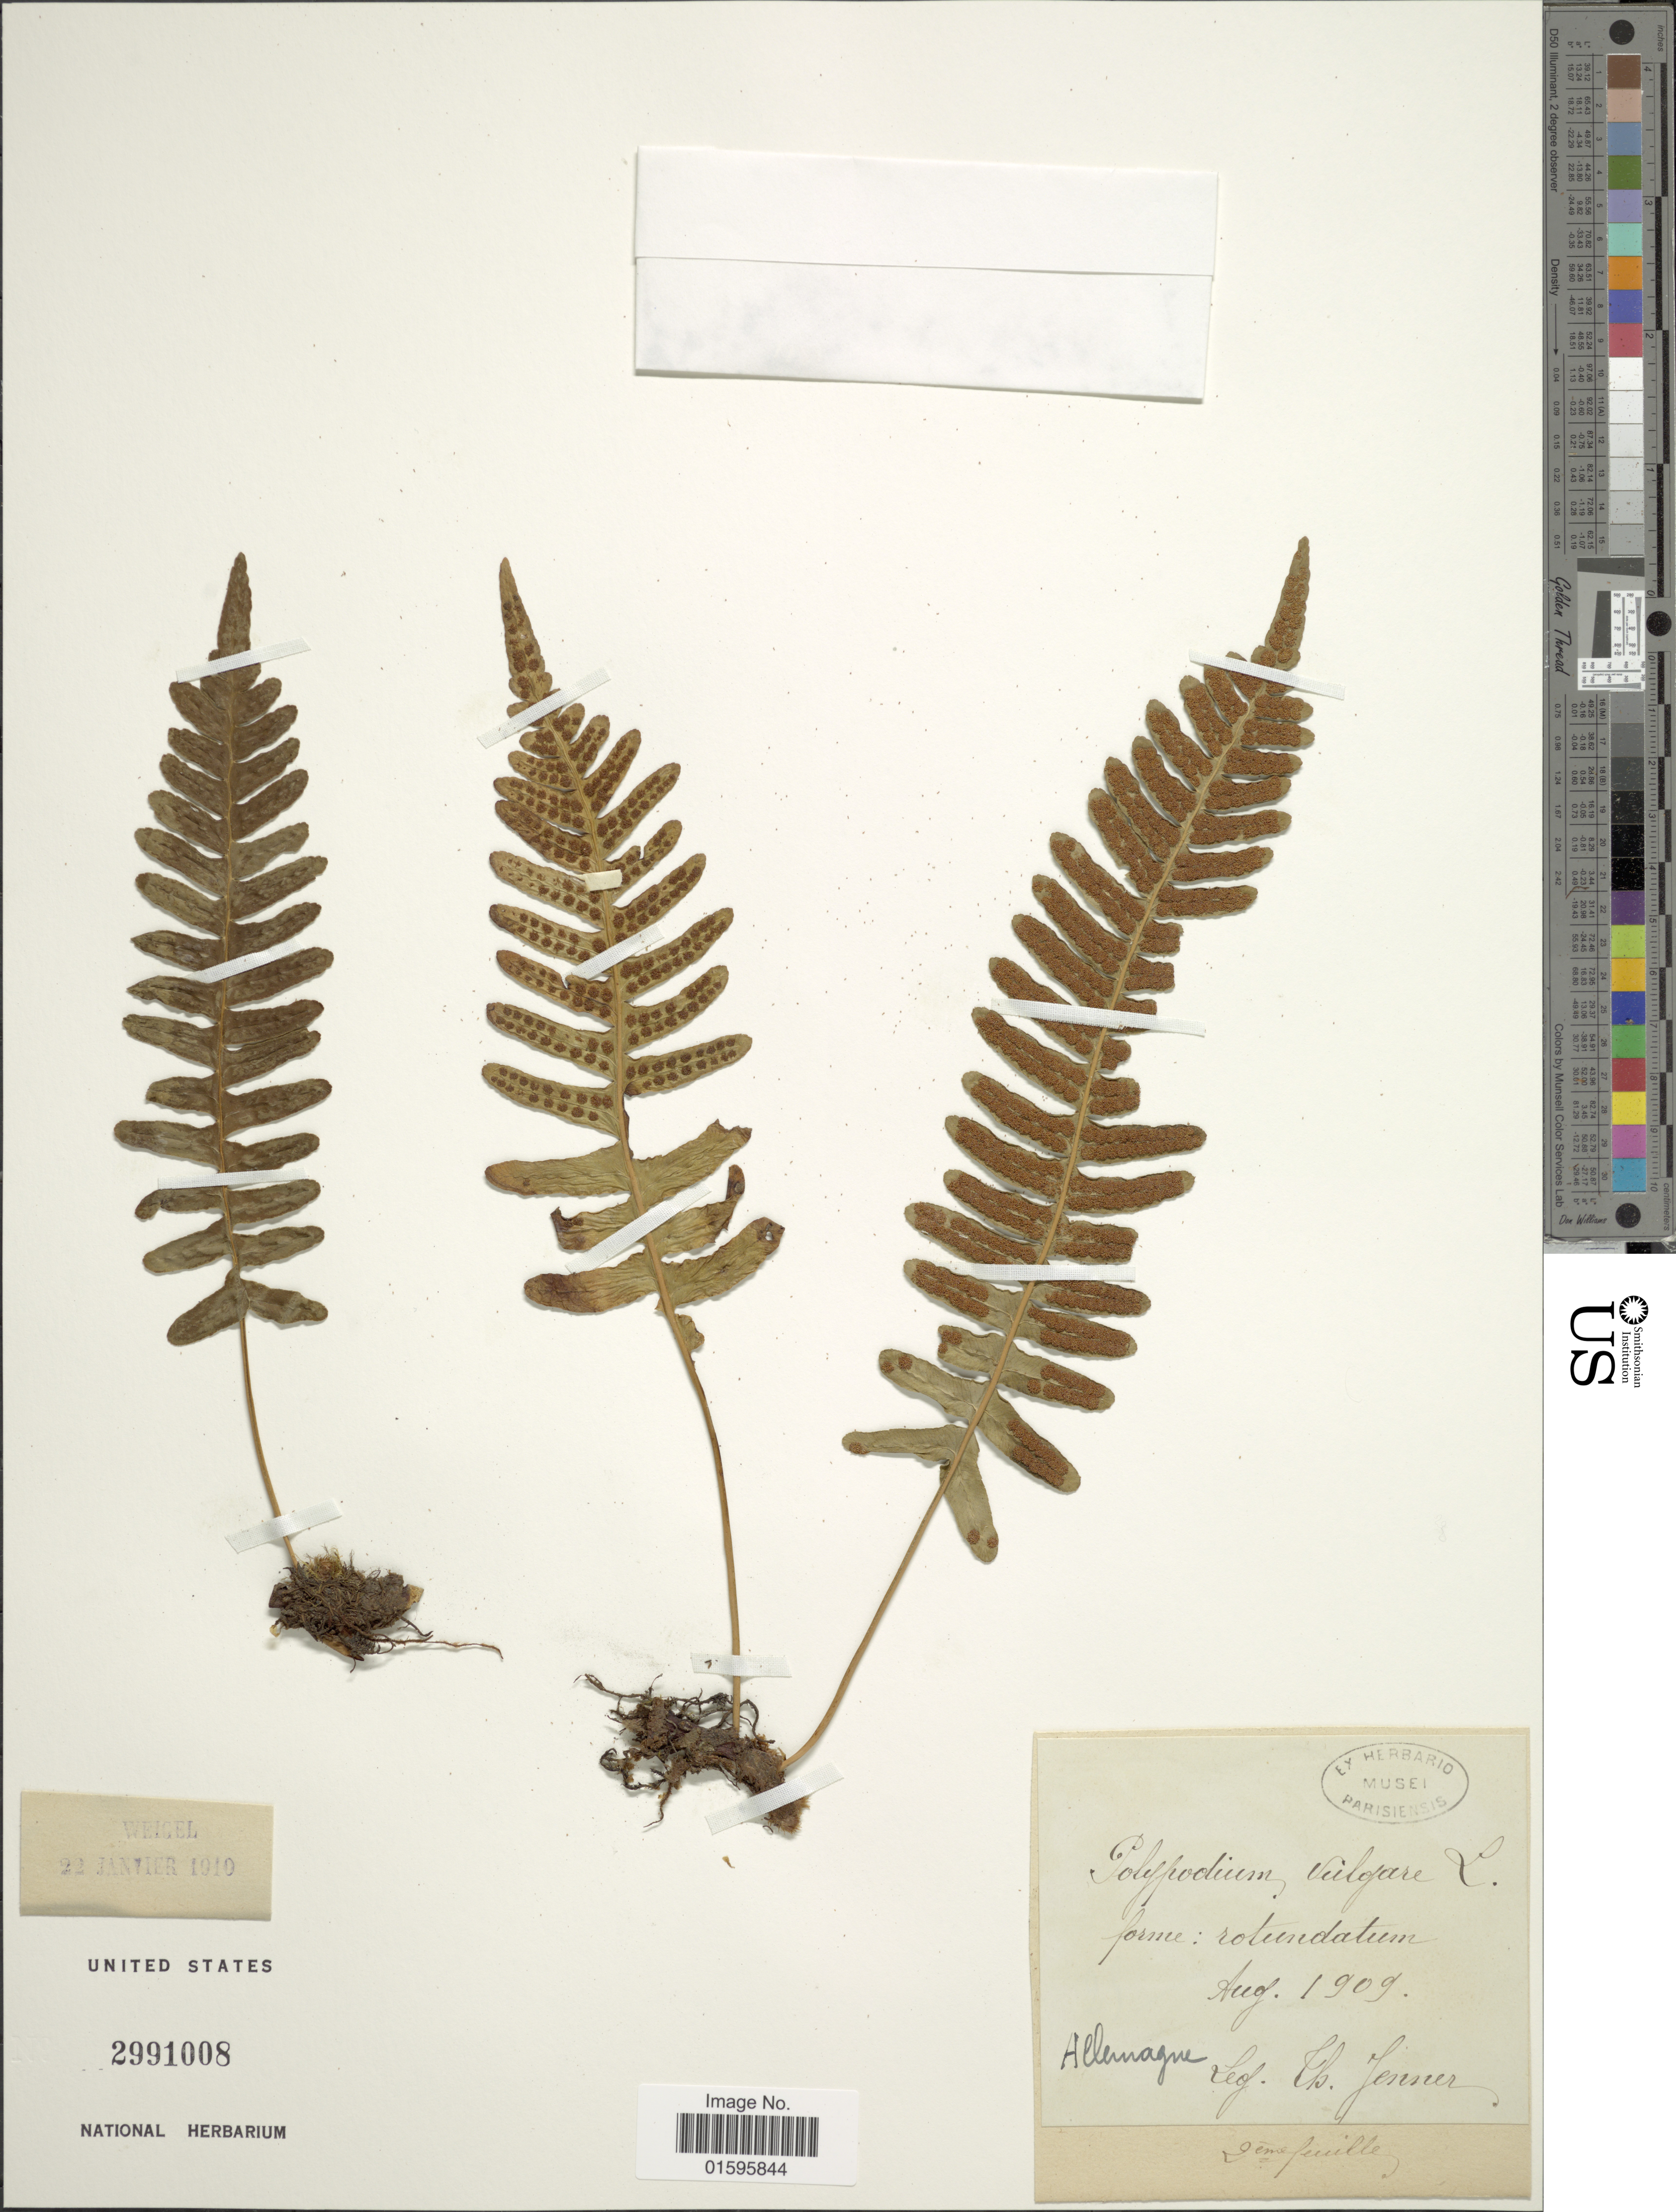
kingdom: Plantae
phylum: Tracheophyta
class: Polypodiopsida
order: Polypodiales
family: Polypodiaceae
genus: Polypodium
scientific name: Polypodium vulgare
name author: L.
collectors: T. Jenner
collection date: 1909-08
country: Germany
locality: Allemagne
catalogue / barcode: US 2991008